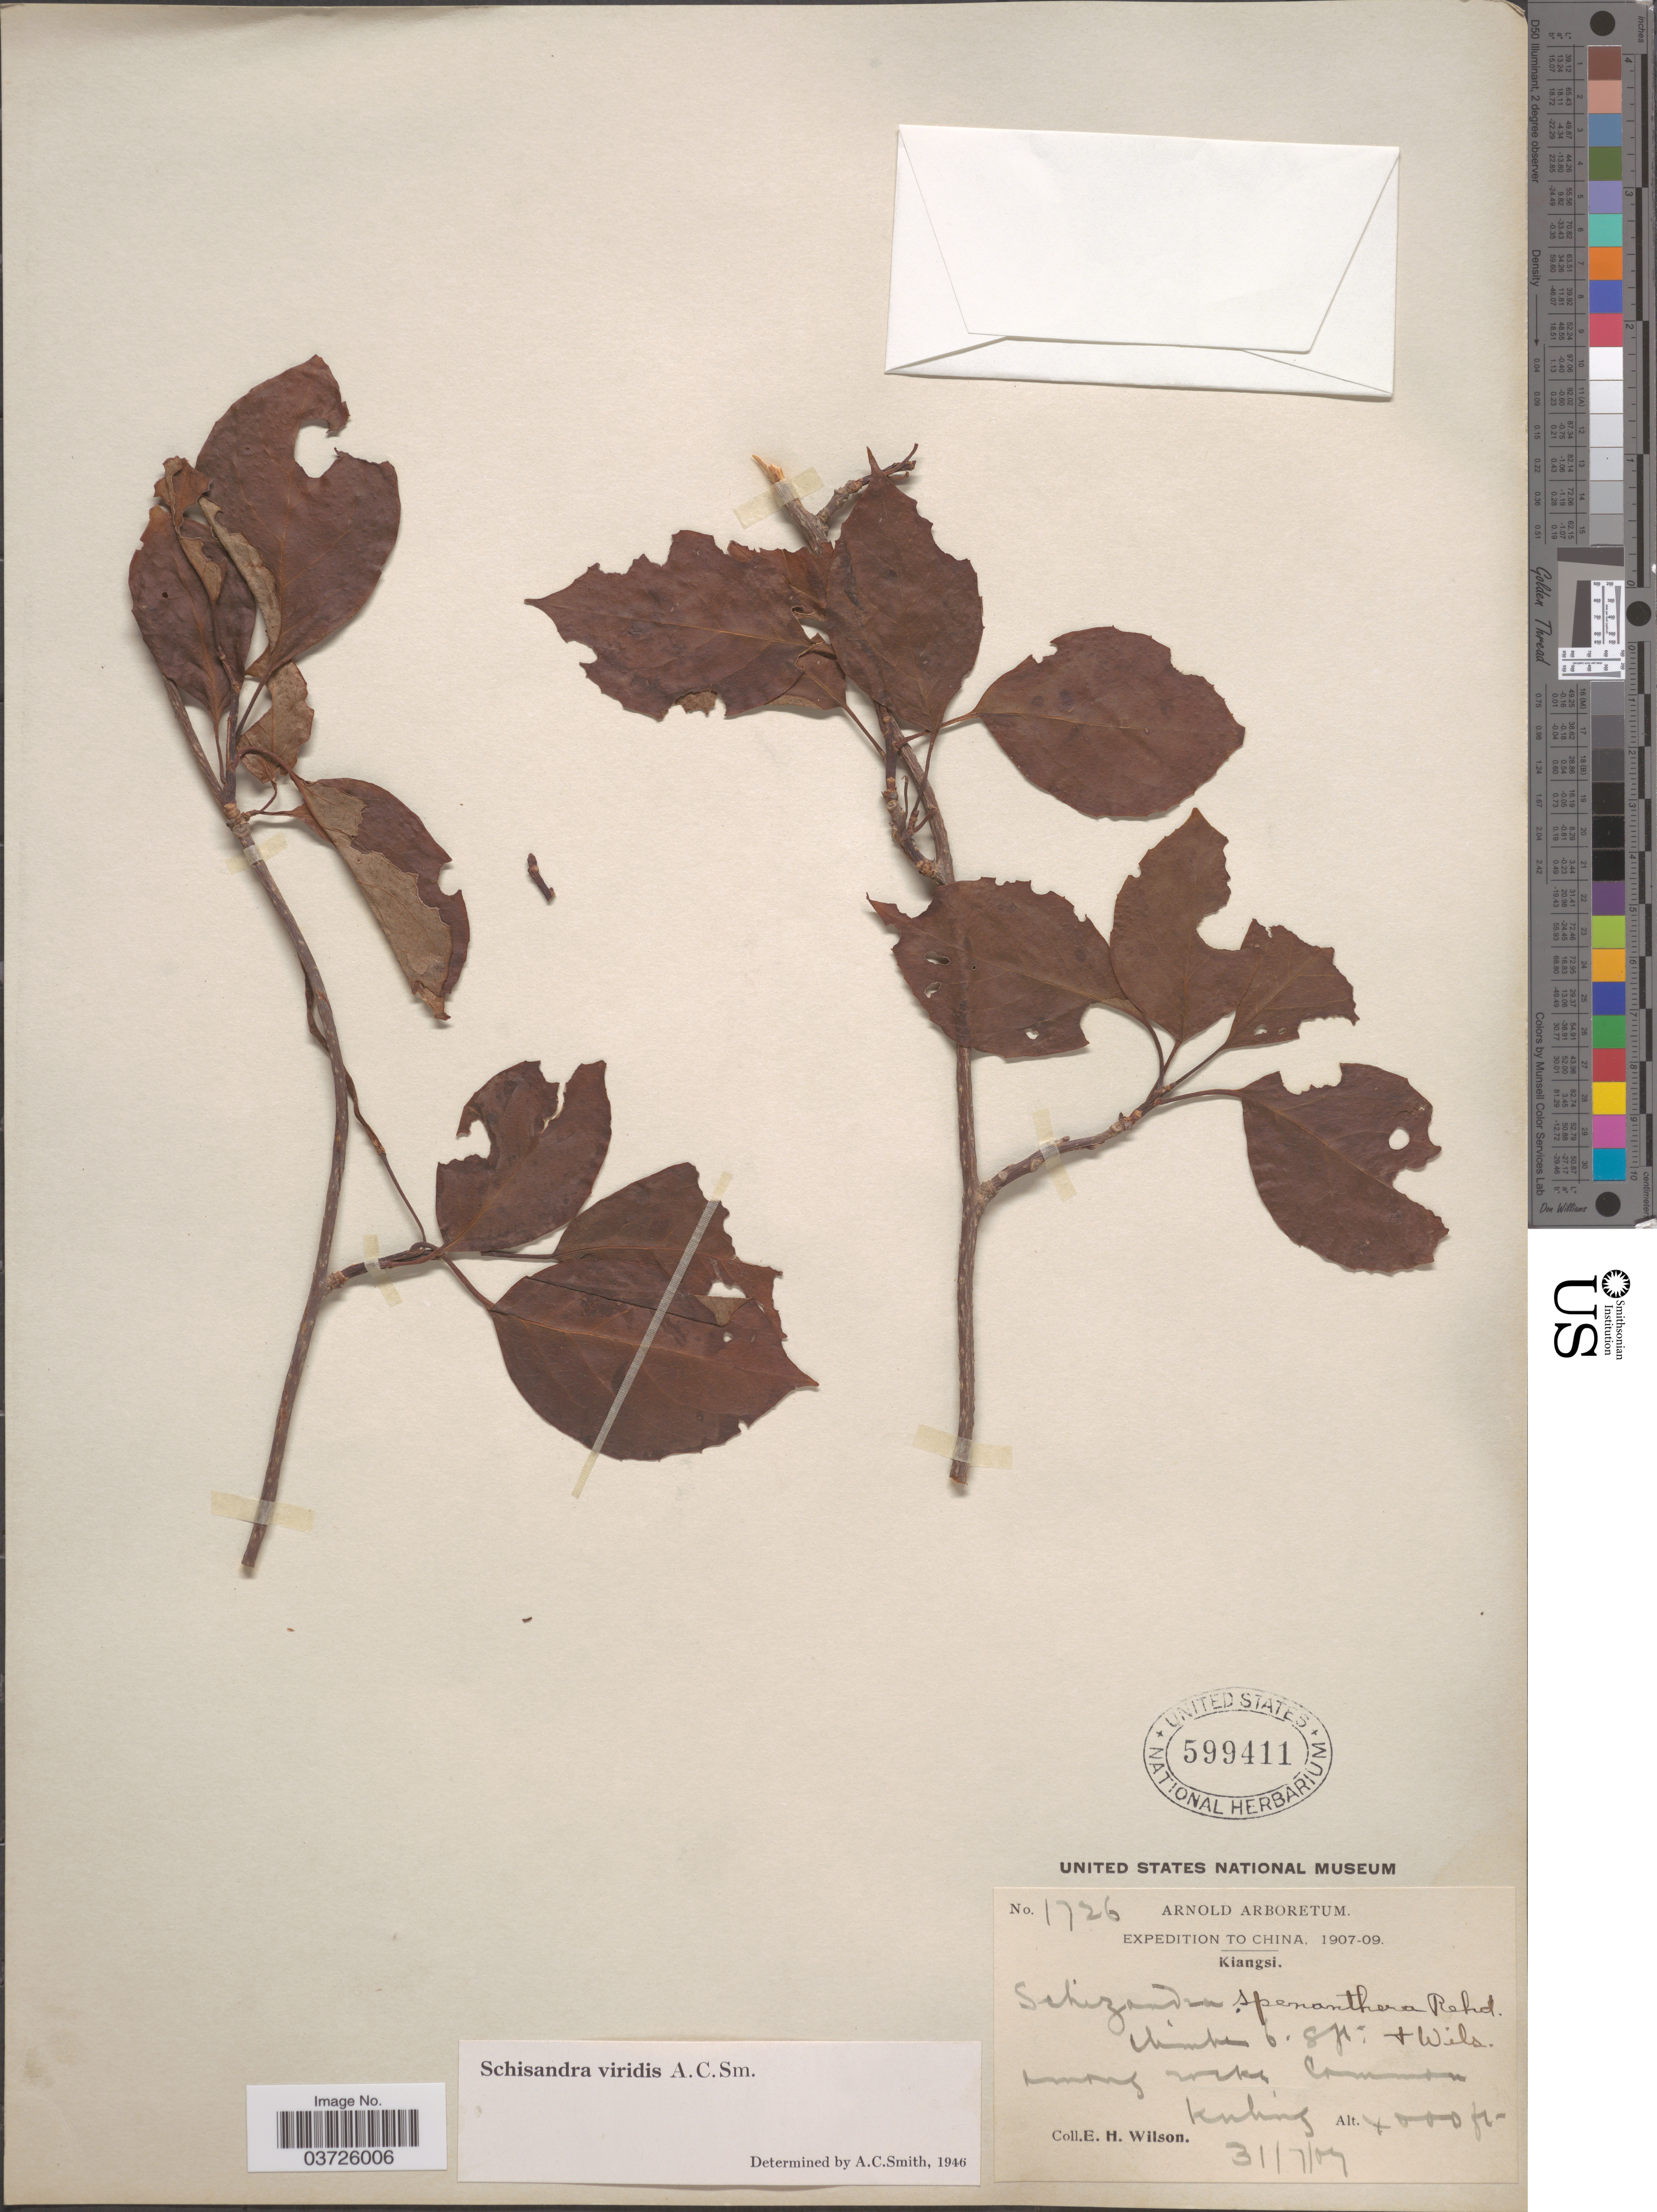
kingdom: Plantae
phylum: Tracheophyta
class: Magnoliopsida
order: Austrobaileyales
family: Schisandraceae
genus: Schisandra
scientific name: Schisandra viridis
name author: A.C. Sm.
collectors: E. Wilson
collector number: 1726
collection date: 1907-07-31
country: China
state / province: Jiangxi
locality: Kiangsi.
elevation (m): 1219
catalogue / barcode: US 599411